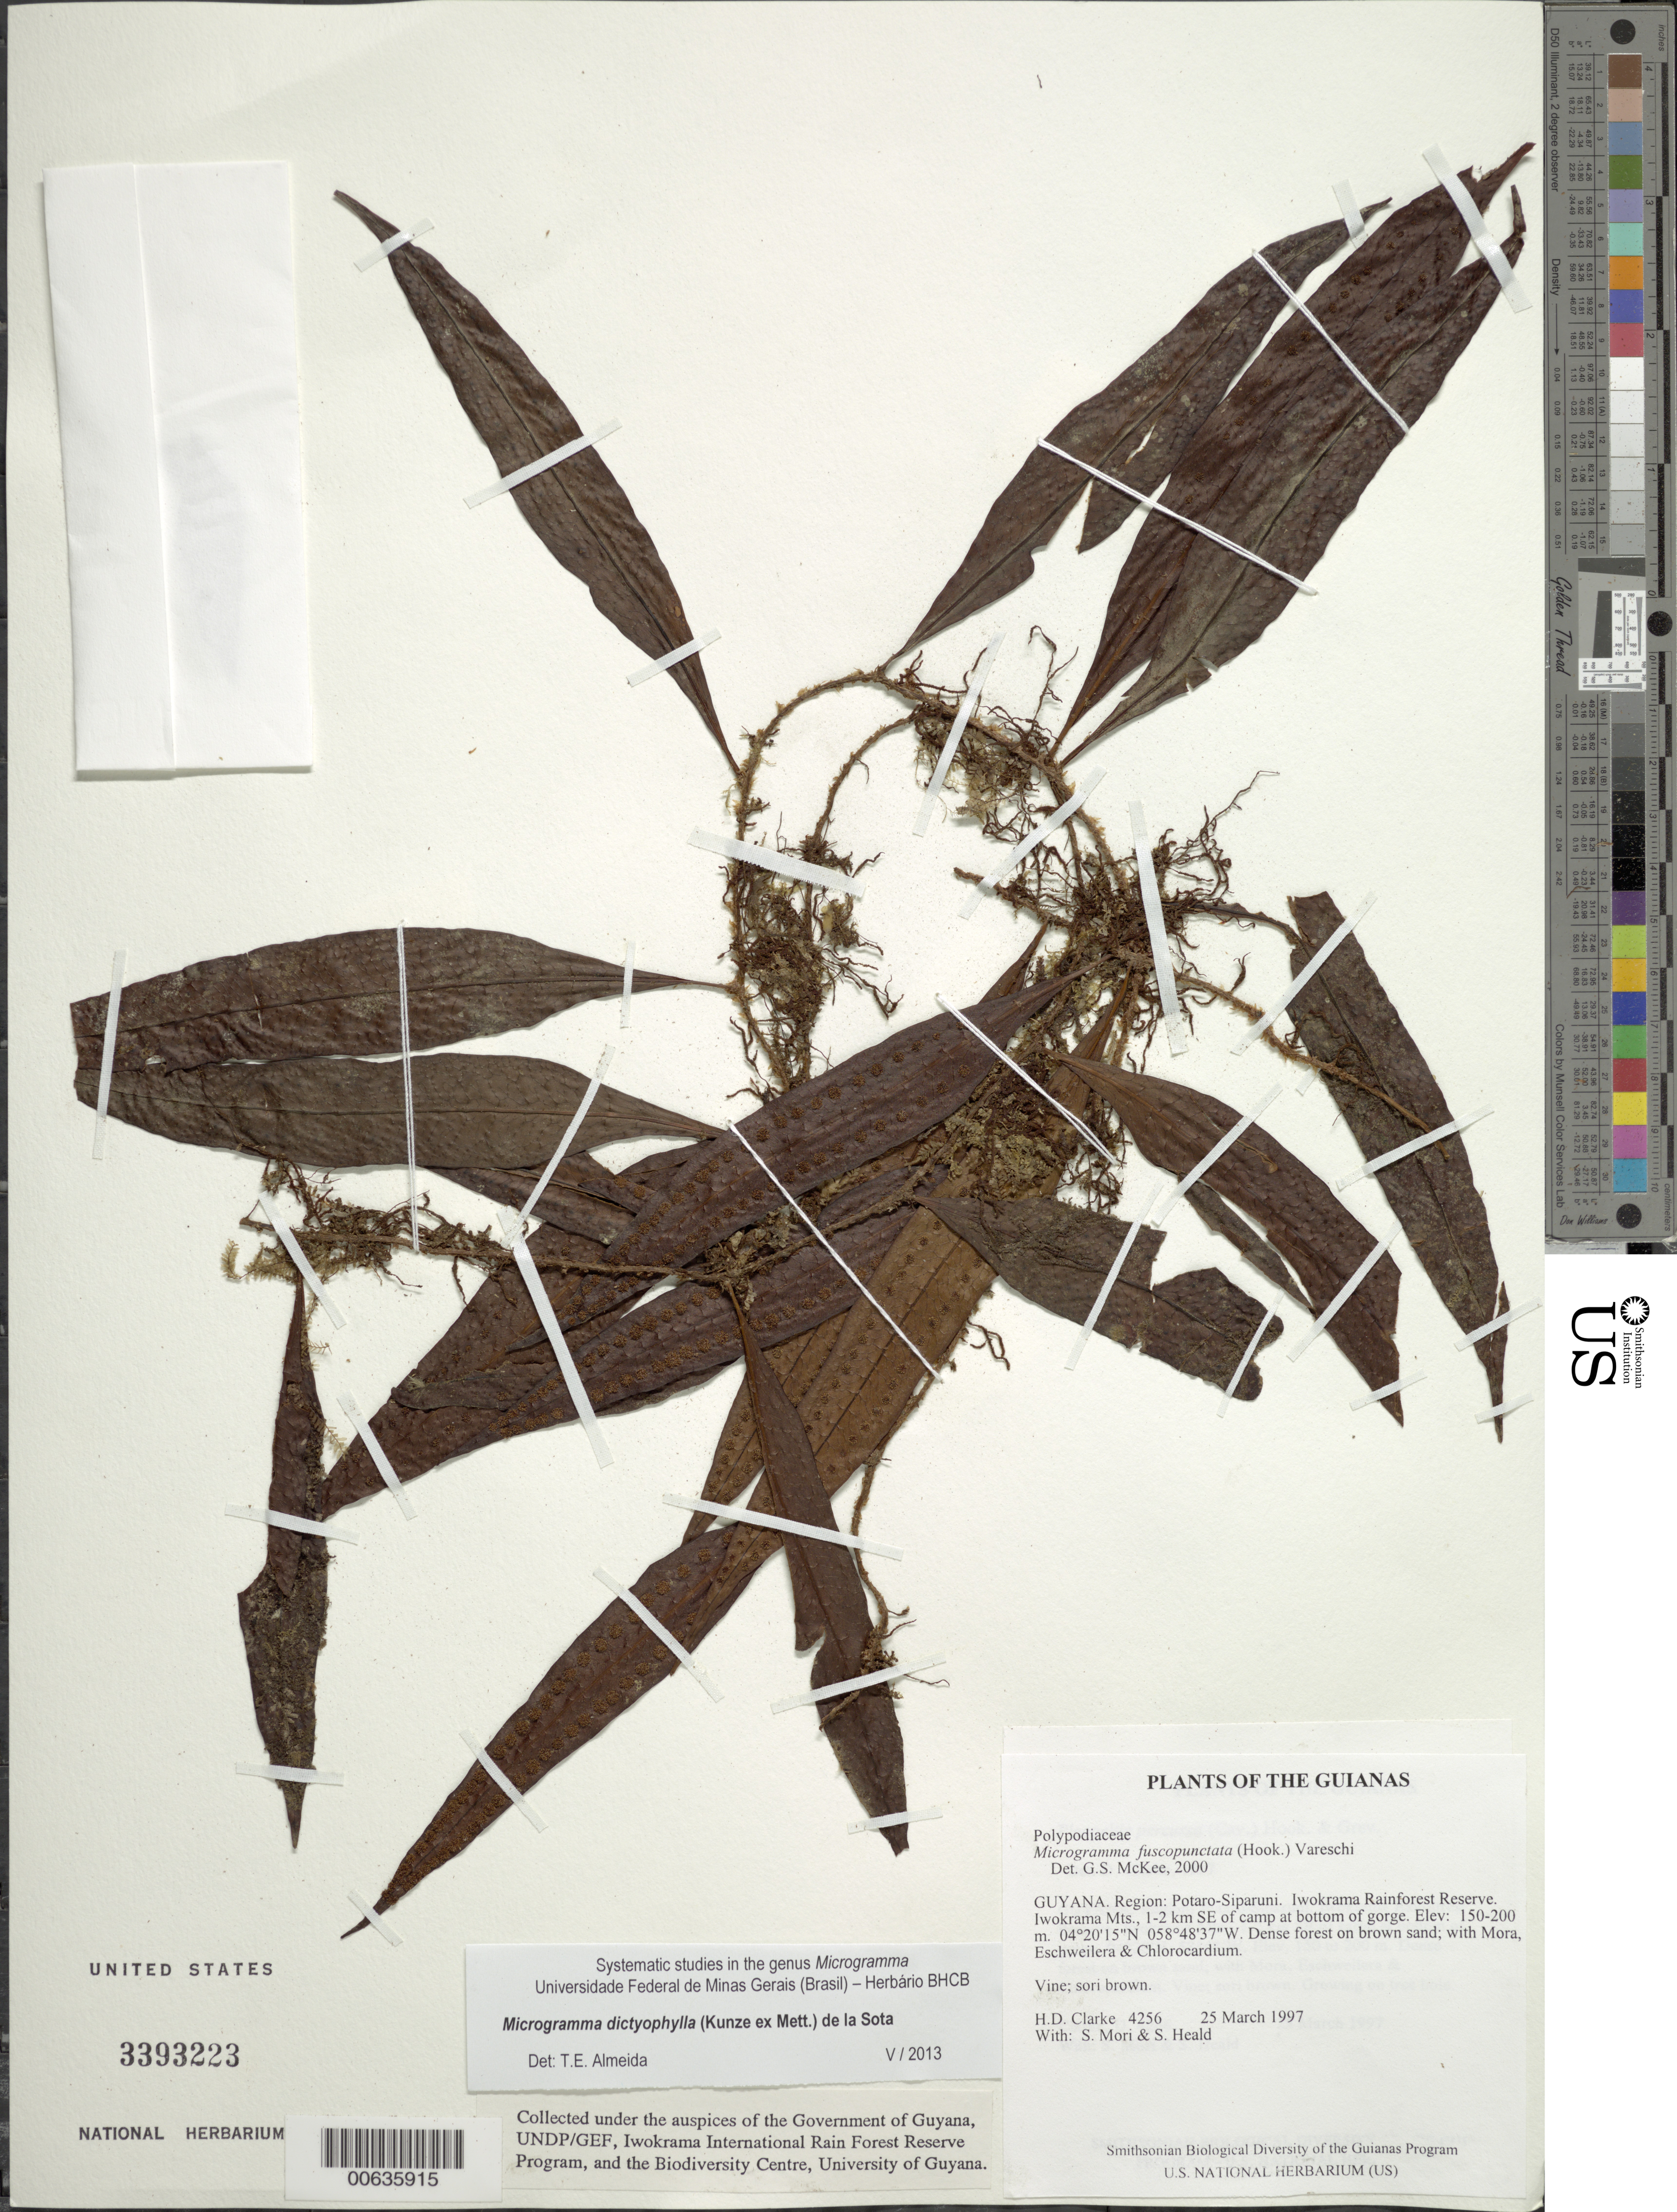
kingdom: Plantae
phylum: Tracheophyta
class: Polypodiopsida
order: Polypodiales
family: Polypodiaceae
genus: Microgramma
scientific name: Microgramma dictyophylla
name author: (Kunze ex Mett.) de la Sota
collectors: H. D. Clarke, S. Mori & S. Heald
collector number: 4256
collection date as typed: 25 March 1997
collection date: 1997-03-25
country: Guyana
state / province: Potaro-Siparuni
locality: Iwokrama Rainforest Reserve. Iwokrama Mts., 1-2 km SE of camp at bottom of gorge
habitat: Dense forest on brown sand; with Mora, Eschweilera & Chlorocardium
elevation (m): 150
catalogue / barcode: US 3393223